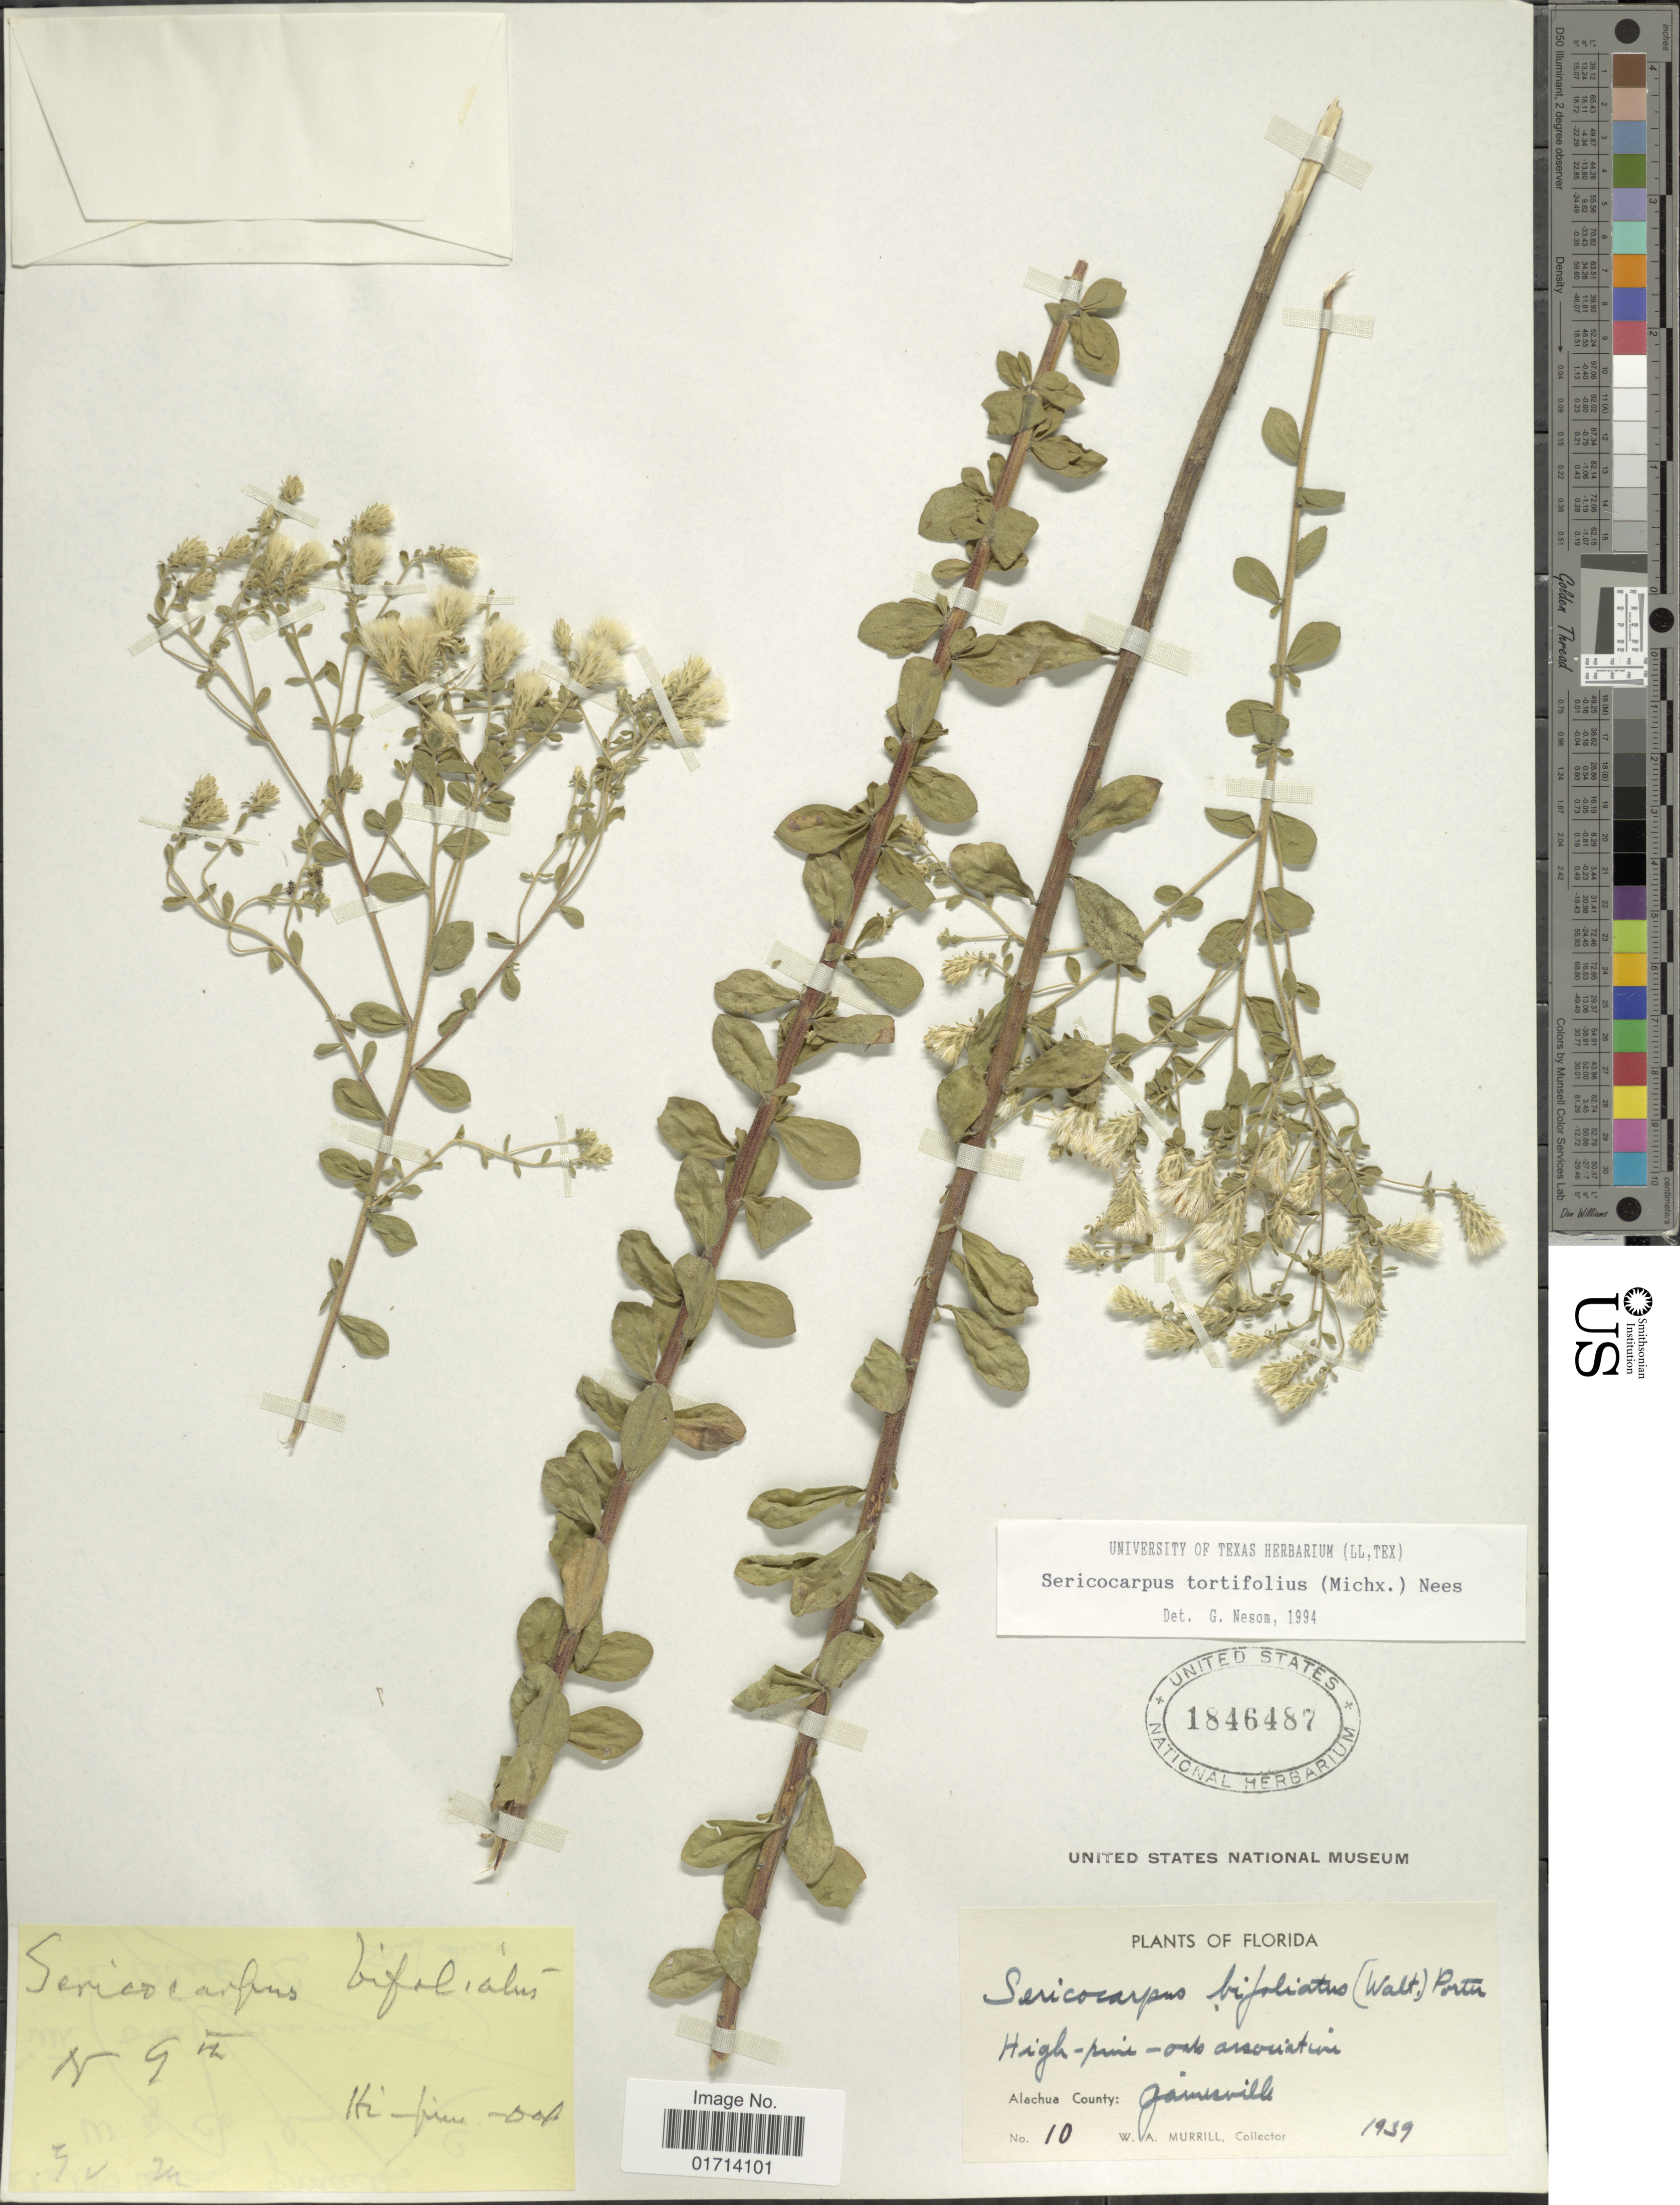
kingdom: Plantae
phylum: Tracheophyta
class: Magnoliopsida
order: Asterales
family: Asteraceae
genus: Sericocarpus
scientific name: Sericocarpus tortifolius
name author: (Michx.) Nees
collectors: W. A. Murrill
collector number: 10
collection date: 1939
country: United States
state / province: Florida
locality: Alachua County: Jainsville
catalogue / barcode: US 1846487